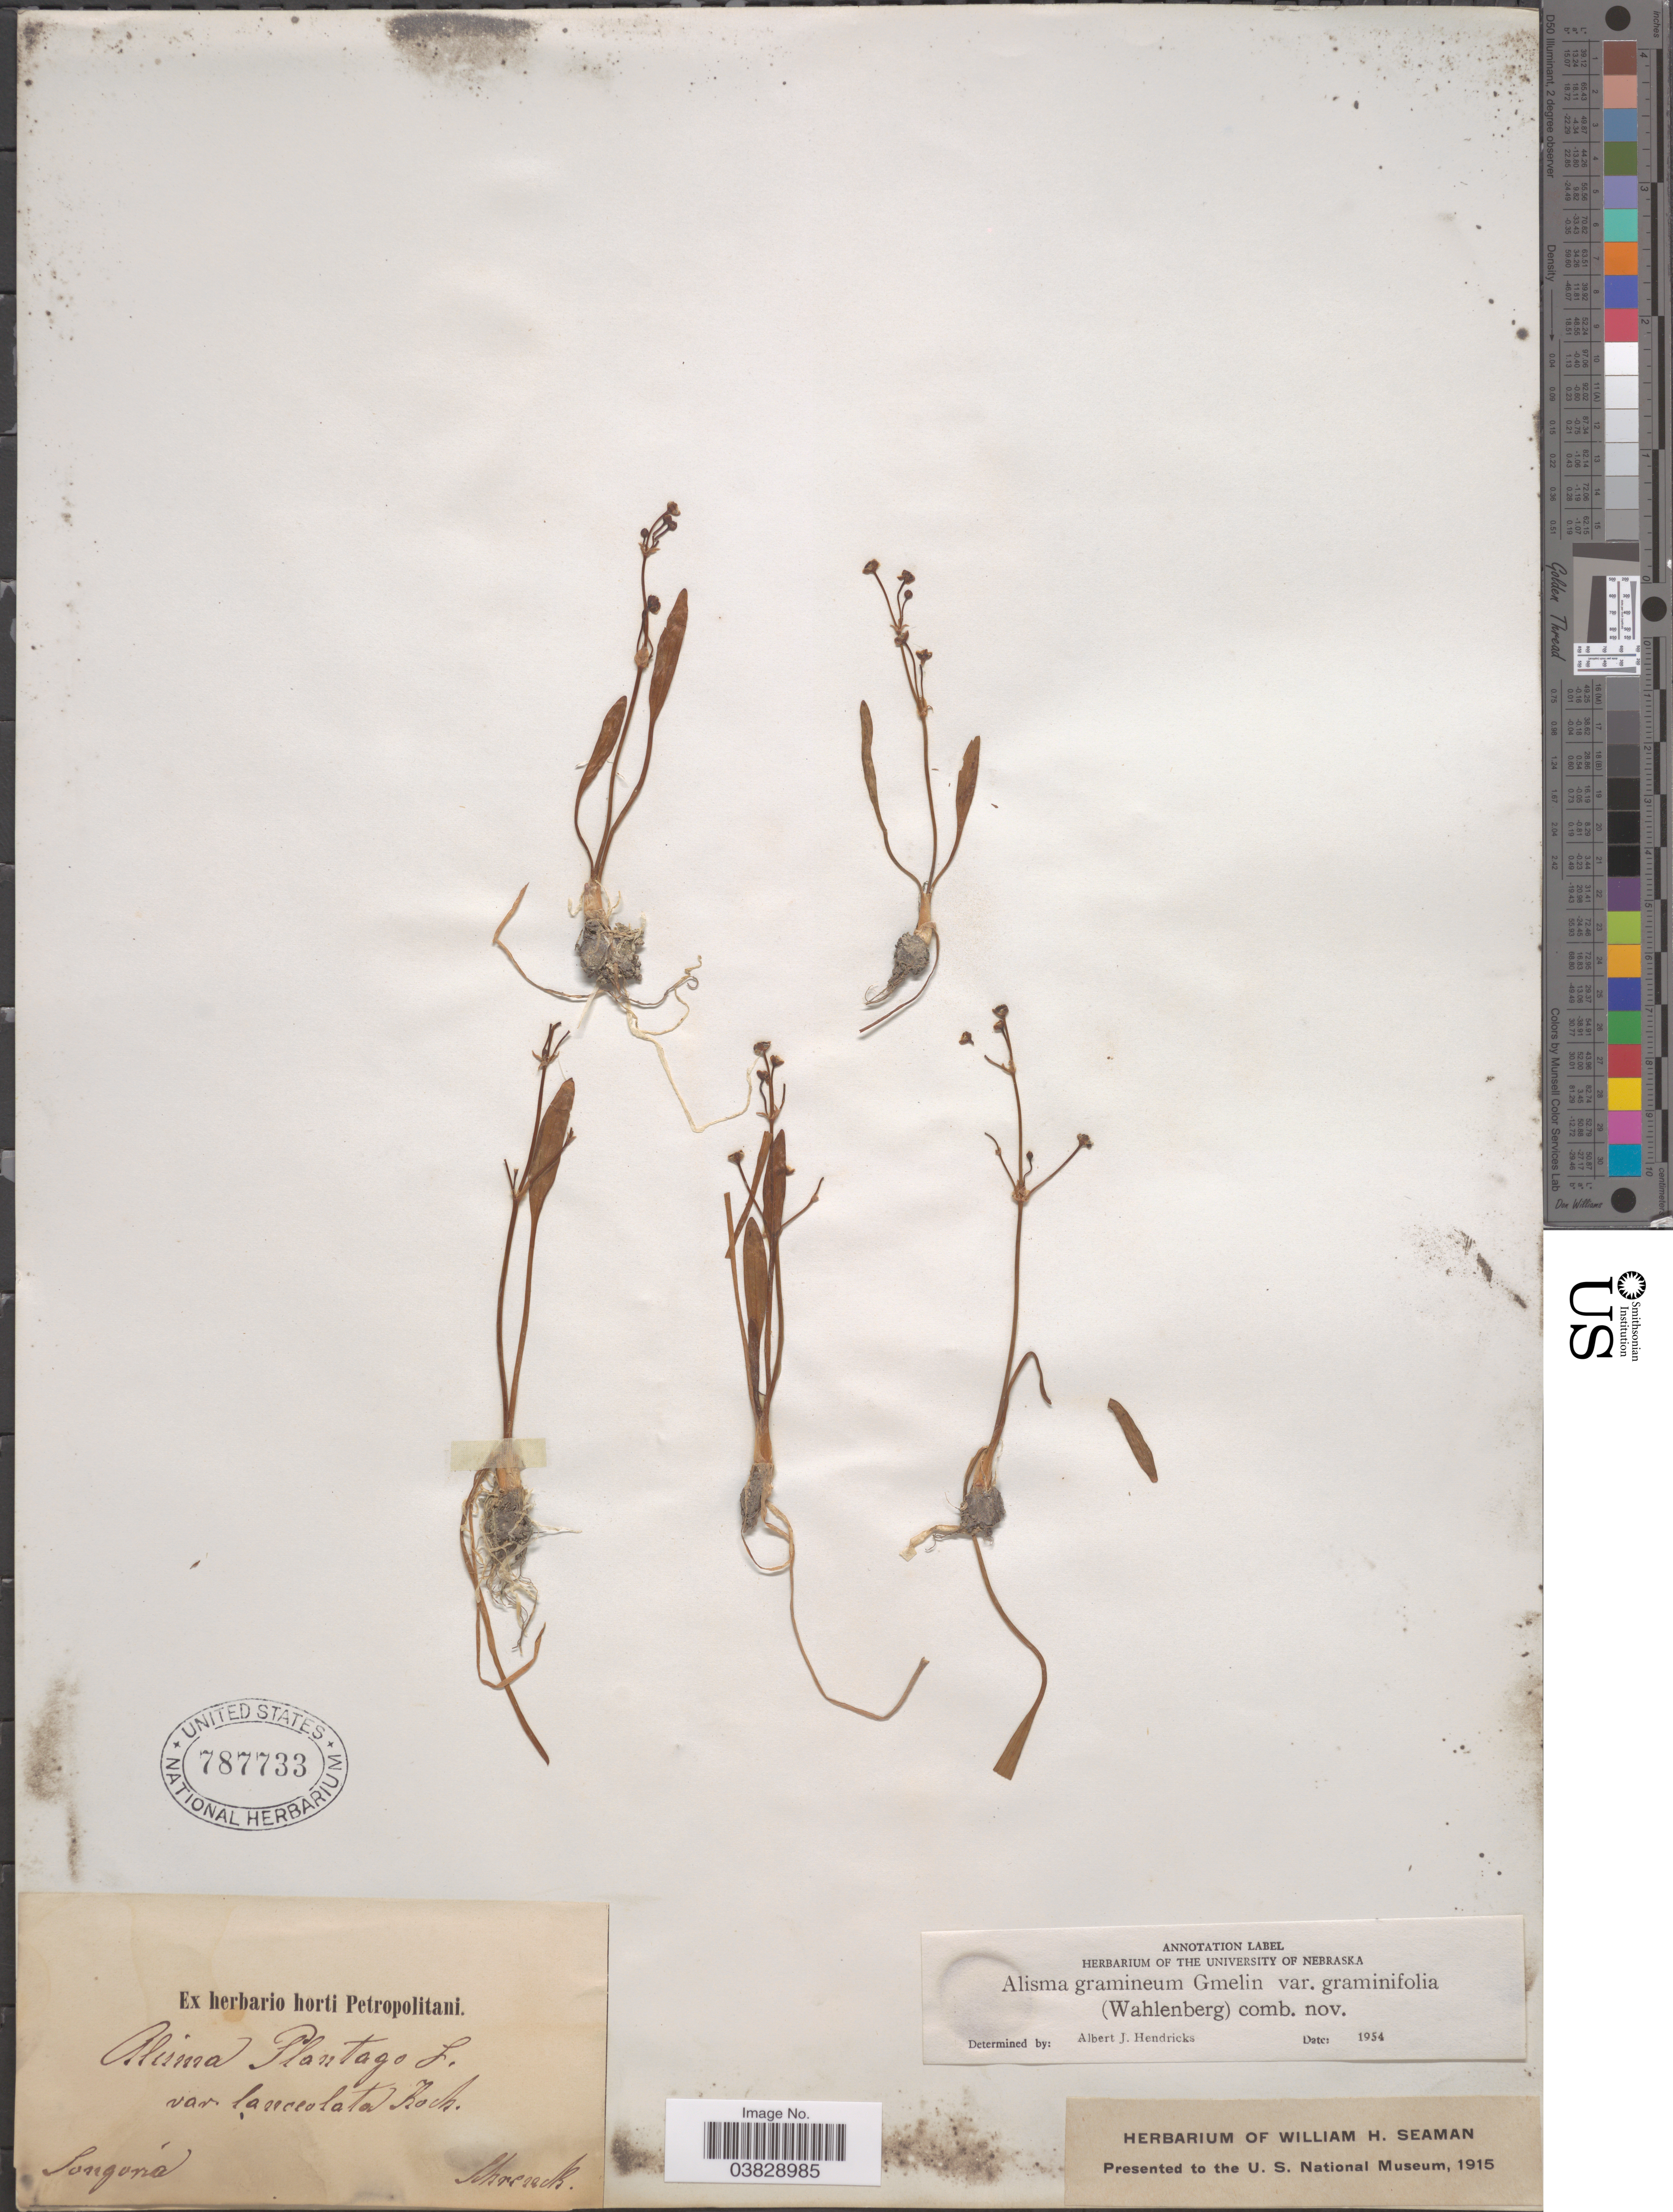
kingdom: Plantae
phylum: Tracheophyta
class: Liliopsida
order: Alismatales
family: Alismataceae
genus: Alisma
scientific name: Alisma gramineum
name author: Lej.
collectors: -- Schrenck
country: Kazakhstan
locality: Songaria.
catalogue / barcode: US 787733